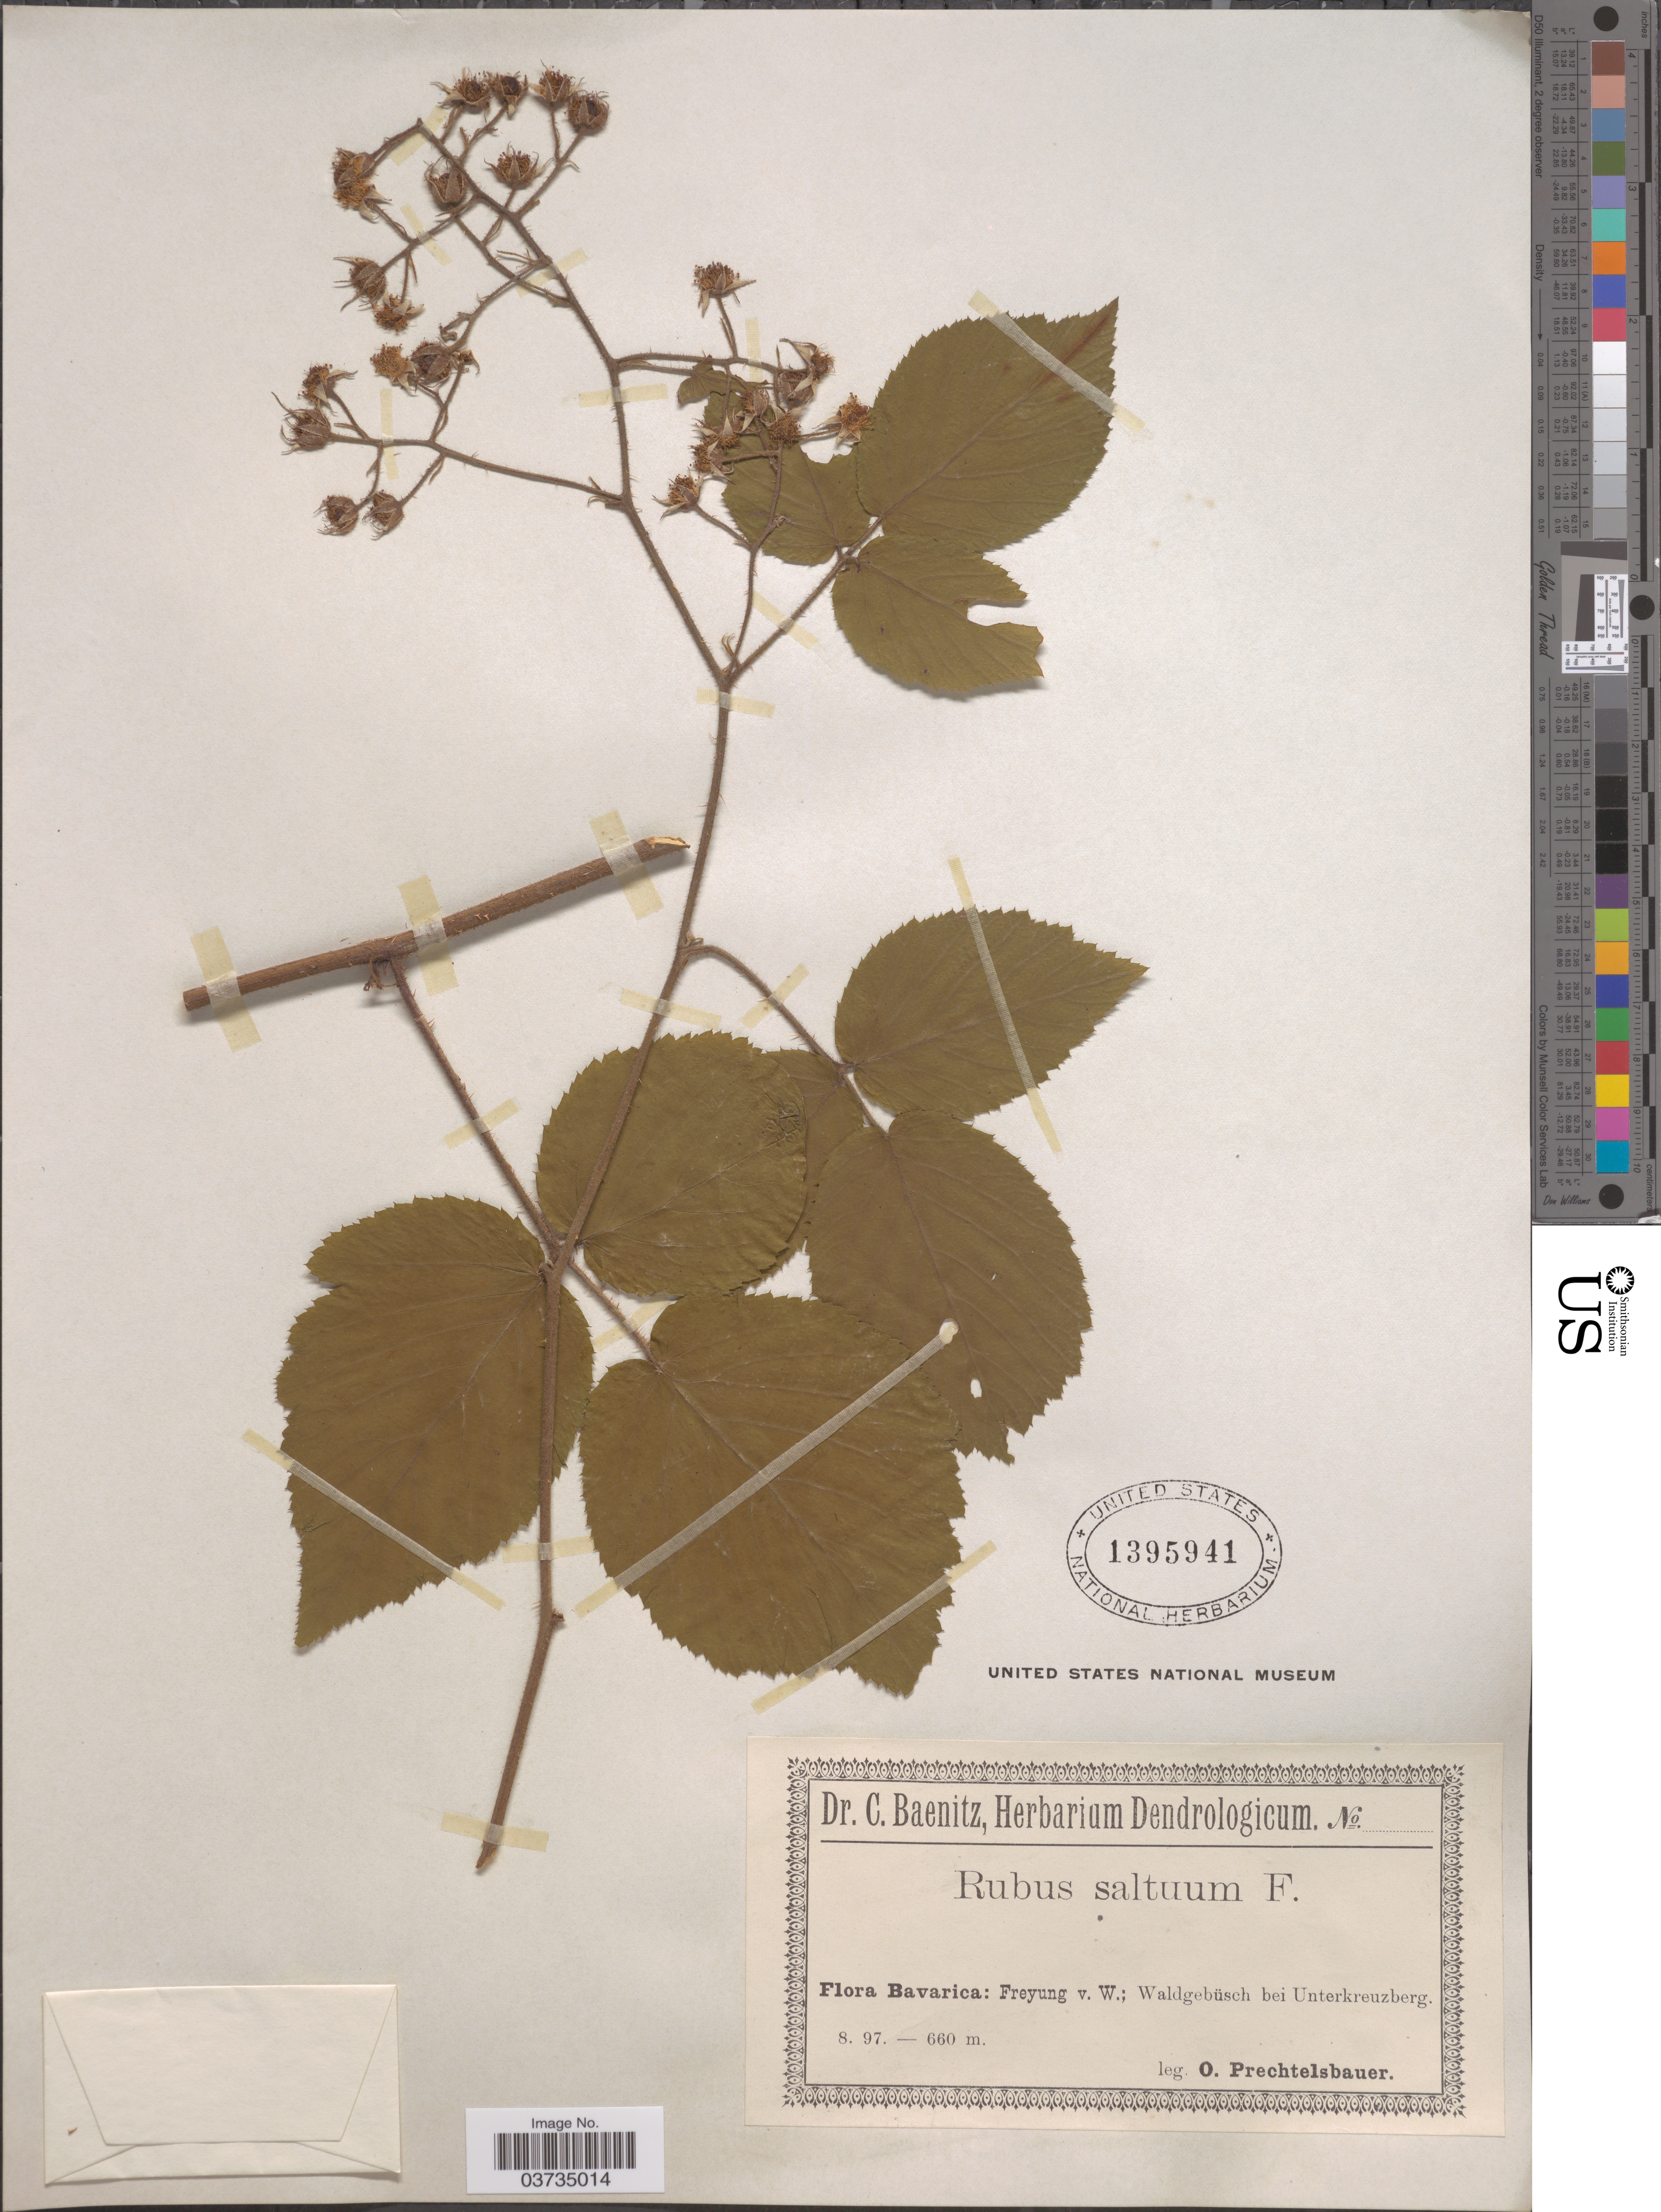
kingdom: Plantae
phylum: Tracheophyta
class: Magnoliopsida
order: Rosales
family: Rosaceae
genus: Rubus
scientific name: Rubus saltuum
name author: Focke ex Gremli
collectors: O. Prechtelsbauer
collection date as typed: Transcribed d/m/y: /8/97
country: Germany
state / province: Bayern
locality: Bavarica: Freyung v. W.: Waldgebüsch bei Unterkreuzberg.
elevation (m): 660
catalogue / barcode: US 1395941